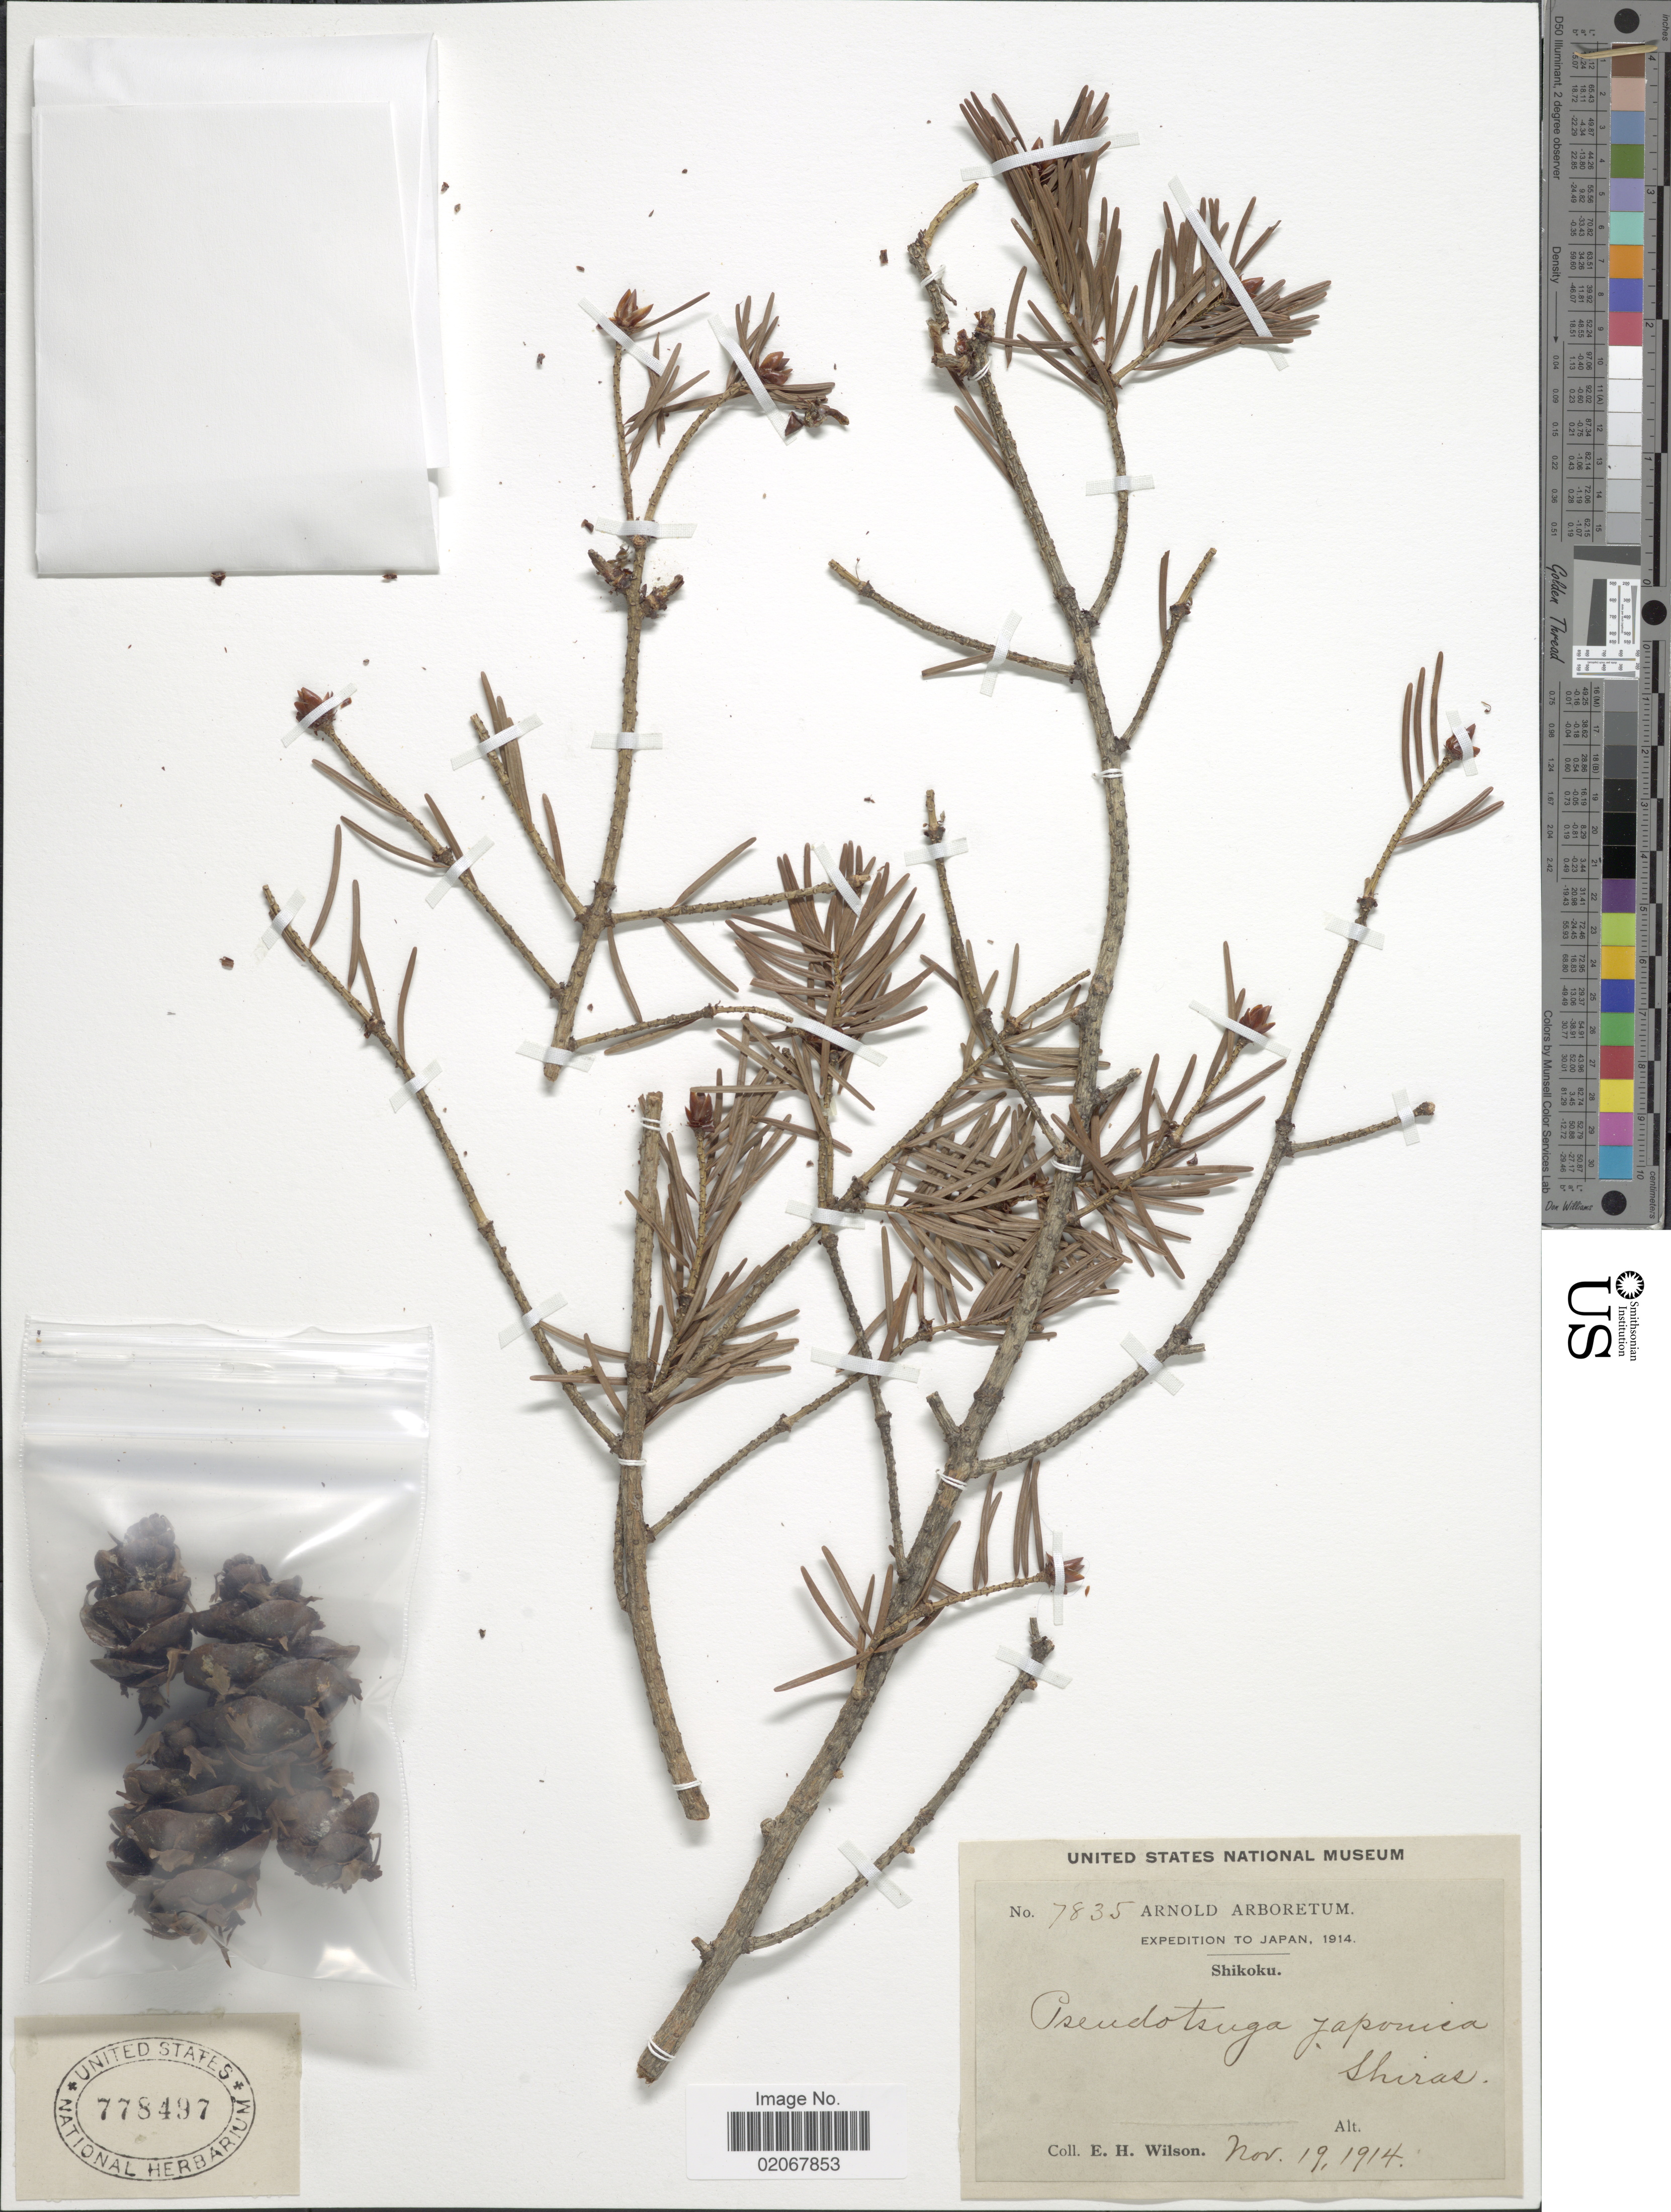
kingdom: Plantae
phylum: Tracheophyta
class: Pinopsida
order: Pinales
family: Pinaceae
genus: Pseudotsuga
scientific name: Pseudotsuga japonica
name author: (Shiras.) Beissn.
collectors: E. Wilson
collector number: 7835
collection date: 1914-11-19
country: Japan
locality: Shikoku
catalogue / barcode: US 778497